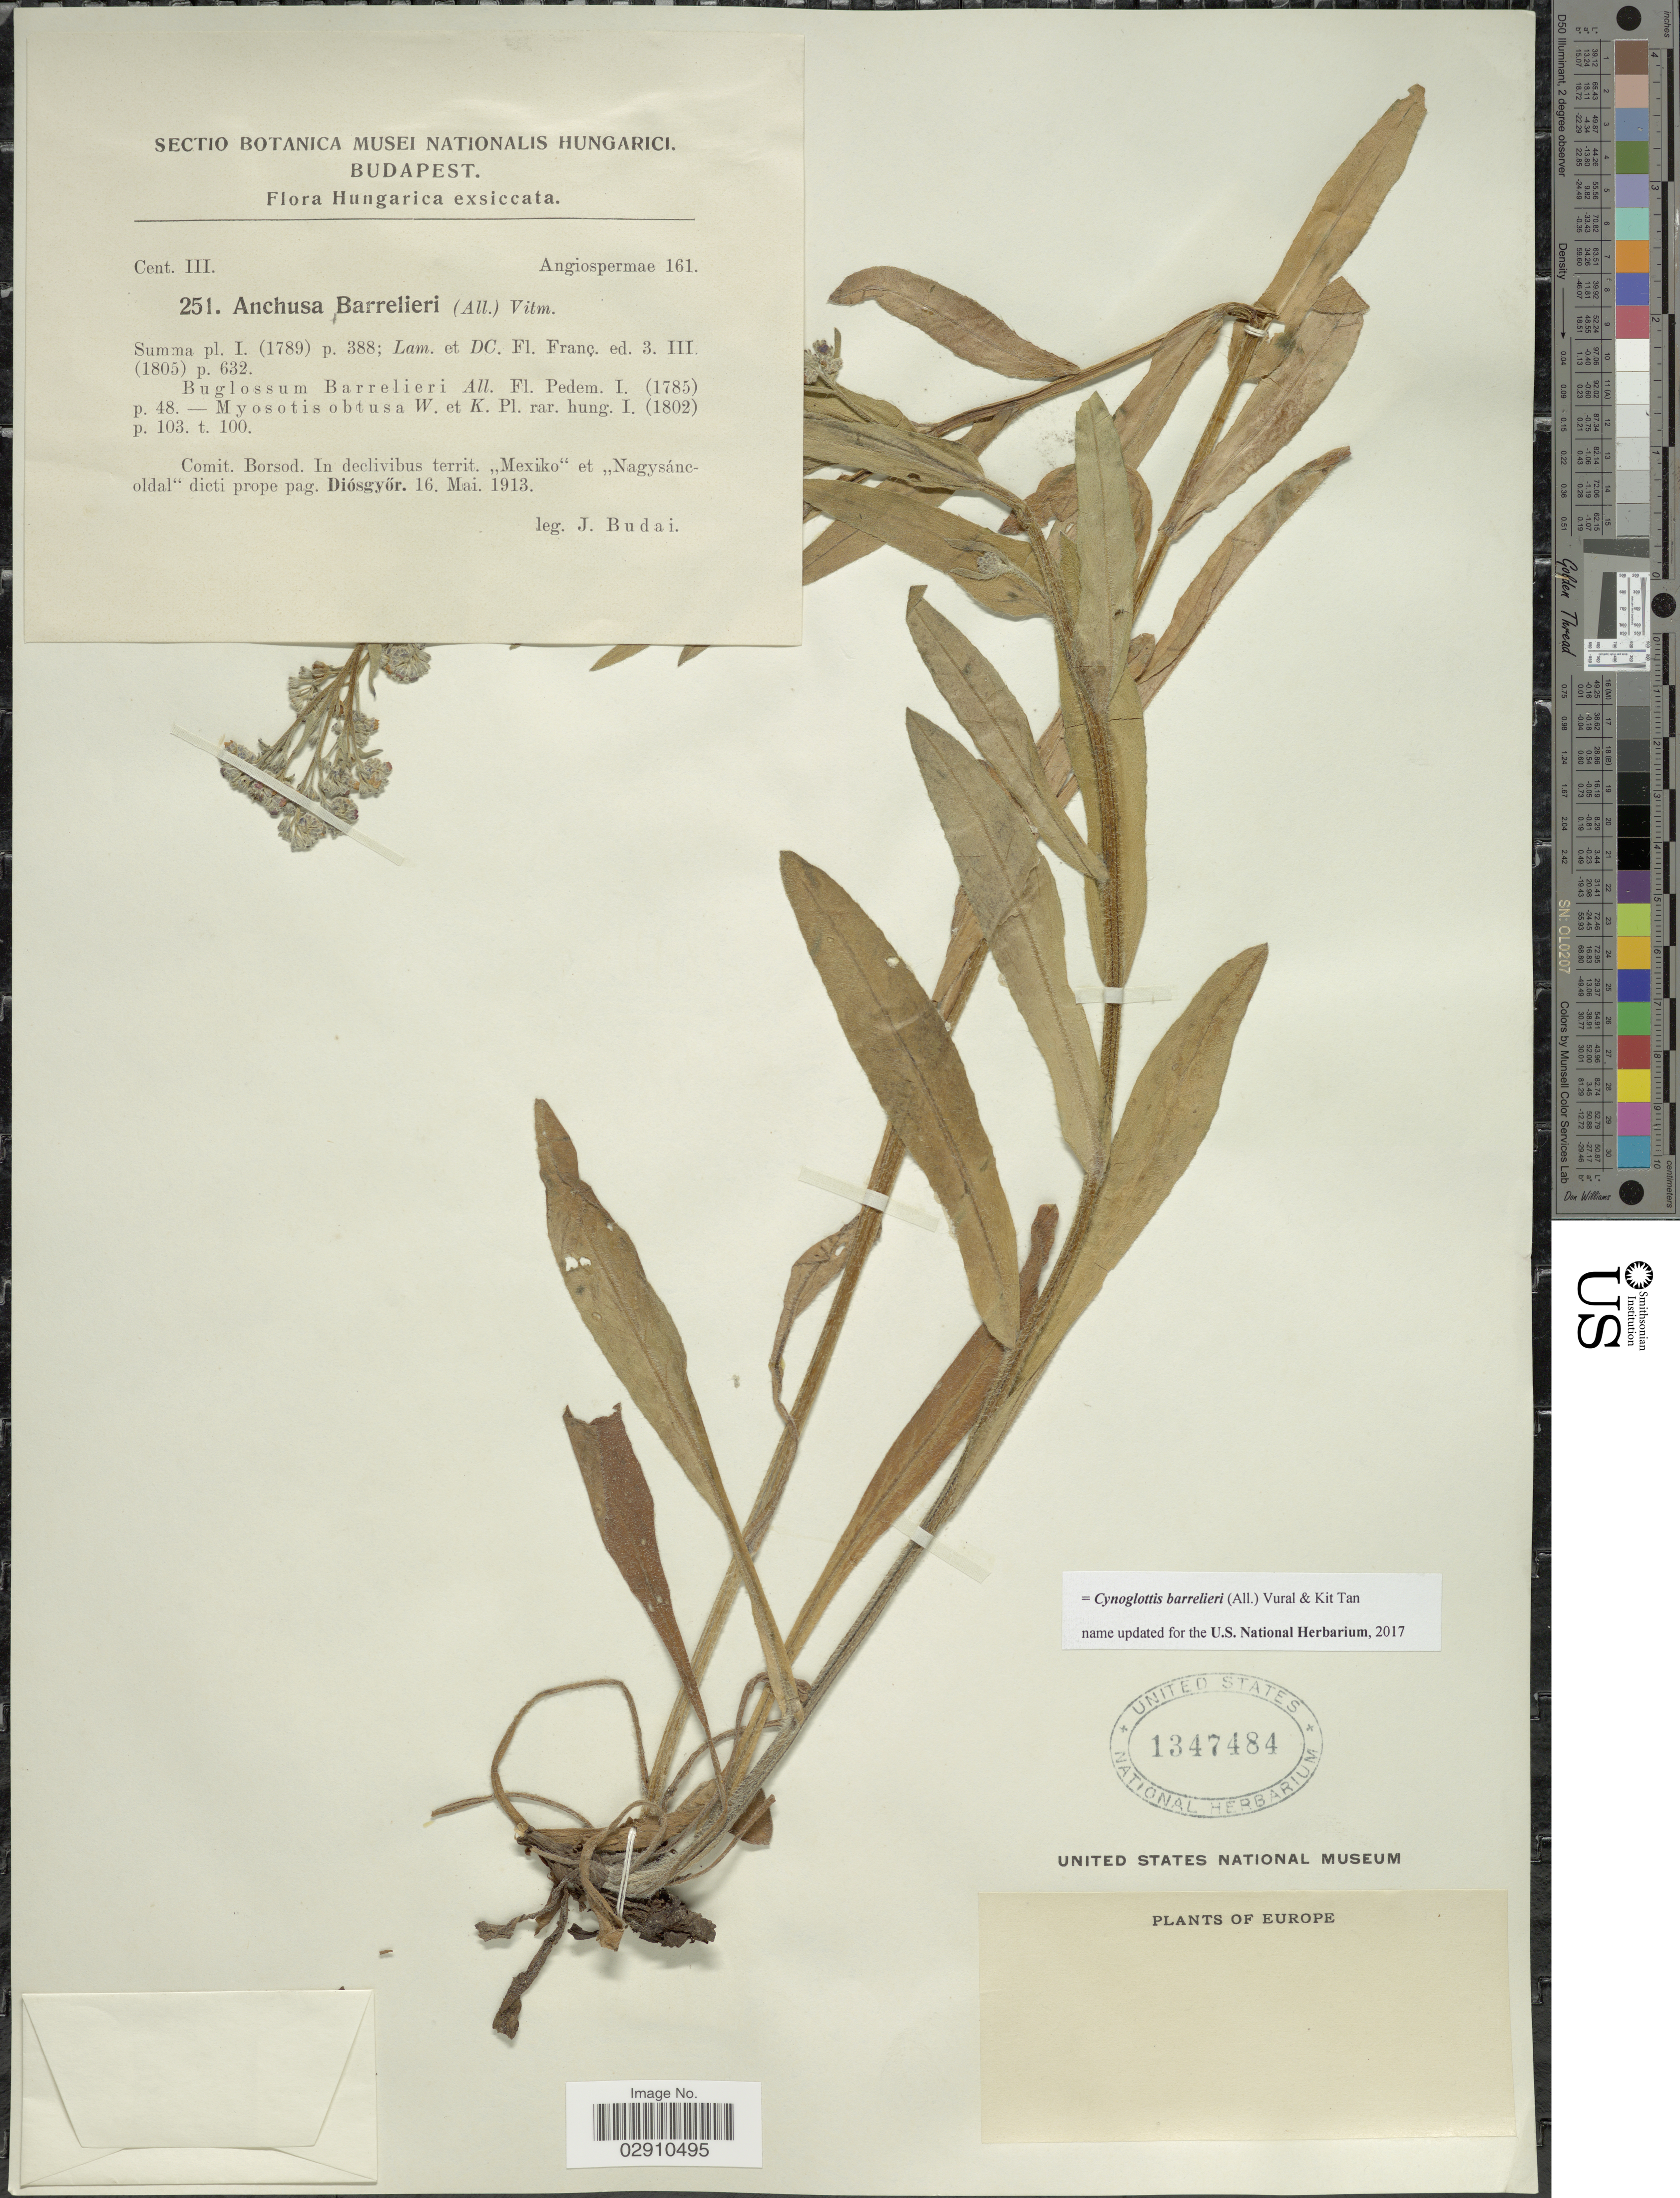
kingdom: Plantae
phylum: Tracheophyta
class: Magnoliopsida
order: Boraginales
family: Boraginaceae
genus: Cynoglottis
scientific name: Cynoglottis barrelieri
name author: (All.) Vural & Kit Tan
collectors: J. Budai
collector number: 251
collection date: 1913-05-16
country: Hungary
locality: Comit. Borsod. In declivibus territ. "Mexiko" et "Nagysánc-oldad" dicti prope pag. Diósgyör.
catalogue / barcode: US 1347484